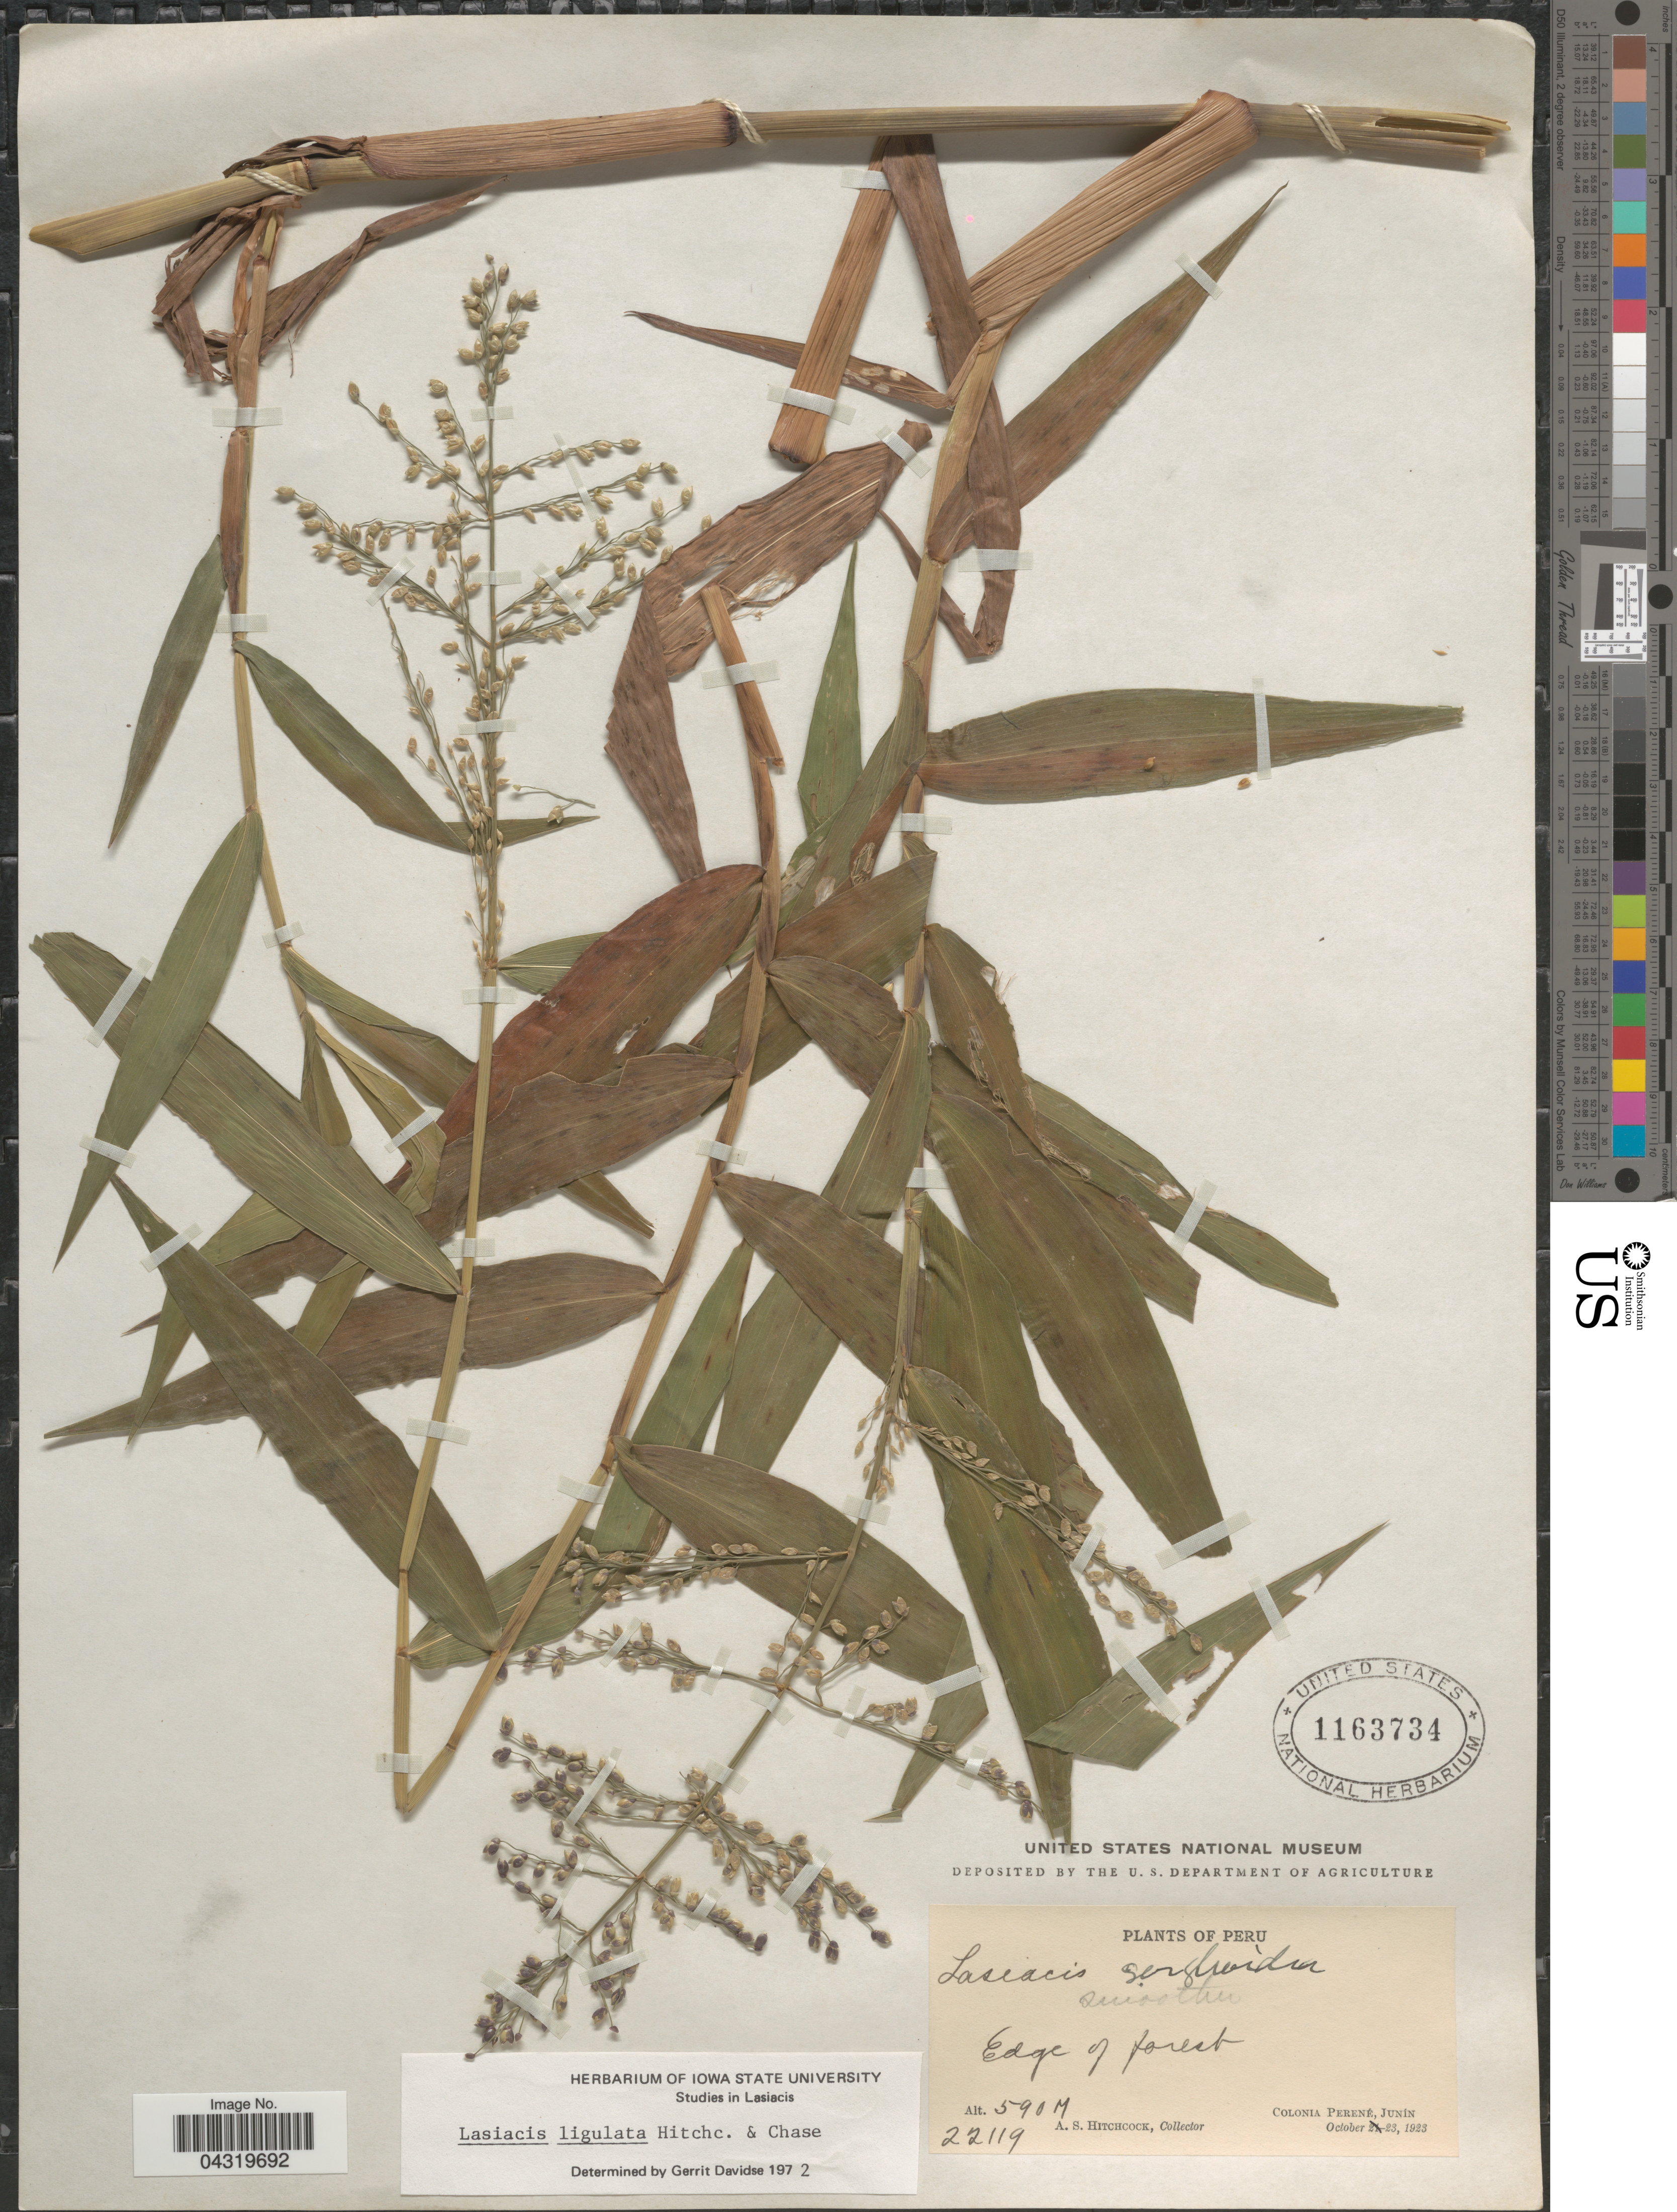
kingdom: Plantae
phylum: Tracheophyta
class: Liliopsida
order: Poales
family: Poaceae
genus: Lasiacis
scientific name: Lasiacis ligulata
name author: Hitchc. & Chase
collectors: A. S. Hitchcock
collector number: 22119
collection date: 1923-10-23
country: Peru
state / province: Junín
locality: Colonia Perené.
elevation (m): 590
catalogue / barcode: US 1163734